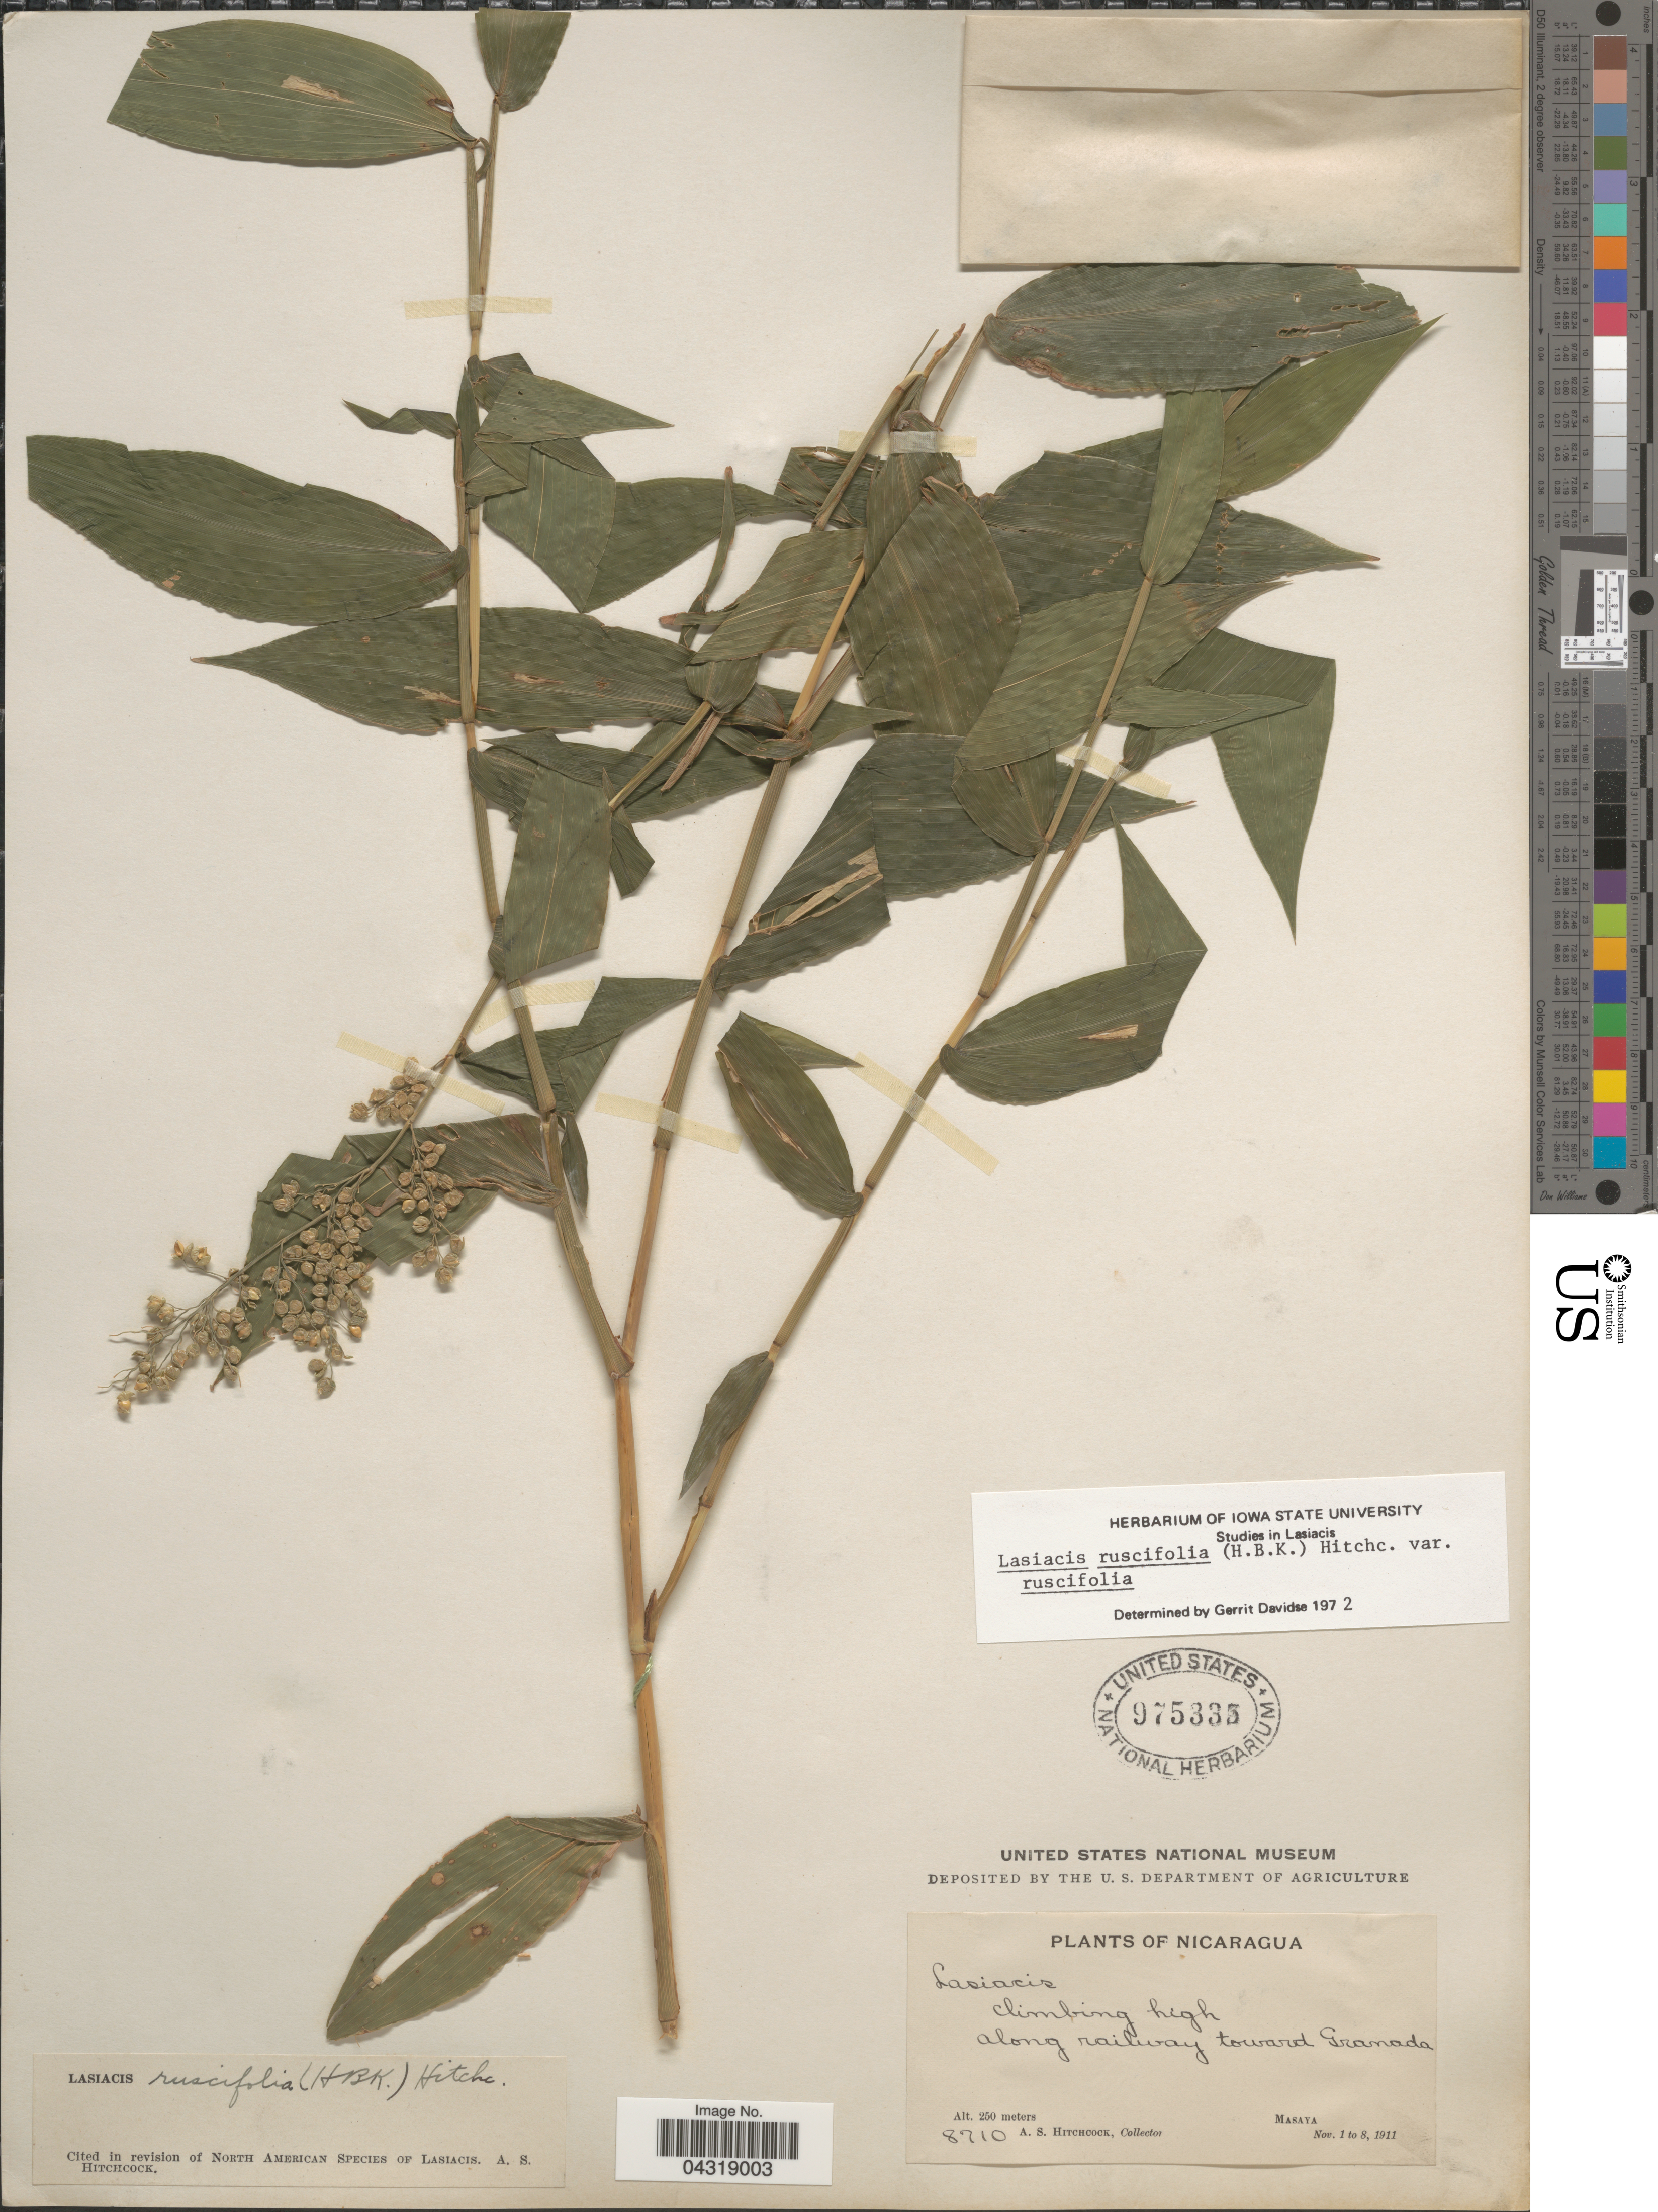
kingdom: Plantae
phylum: Tracheophyta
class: Liliopsida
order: Poales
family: Poaceae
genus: Lasiacis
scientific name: Lasiacis ruscifolia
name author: (Kunth) Hitchc.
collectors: A. S. Hitchcock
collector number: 8710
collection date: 1911-11-01/1911-11-08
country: Nicaragua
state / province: Masaya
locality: Along railway toward Granada.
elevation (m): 250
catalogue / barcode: US 975335